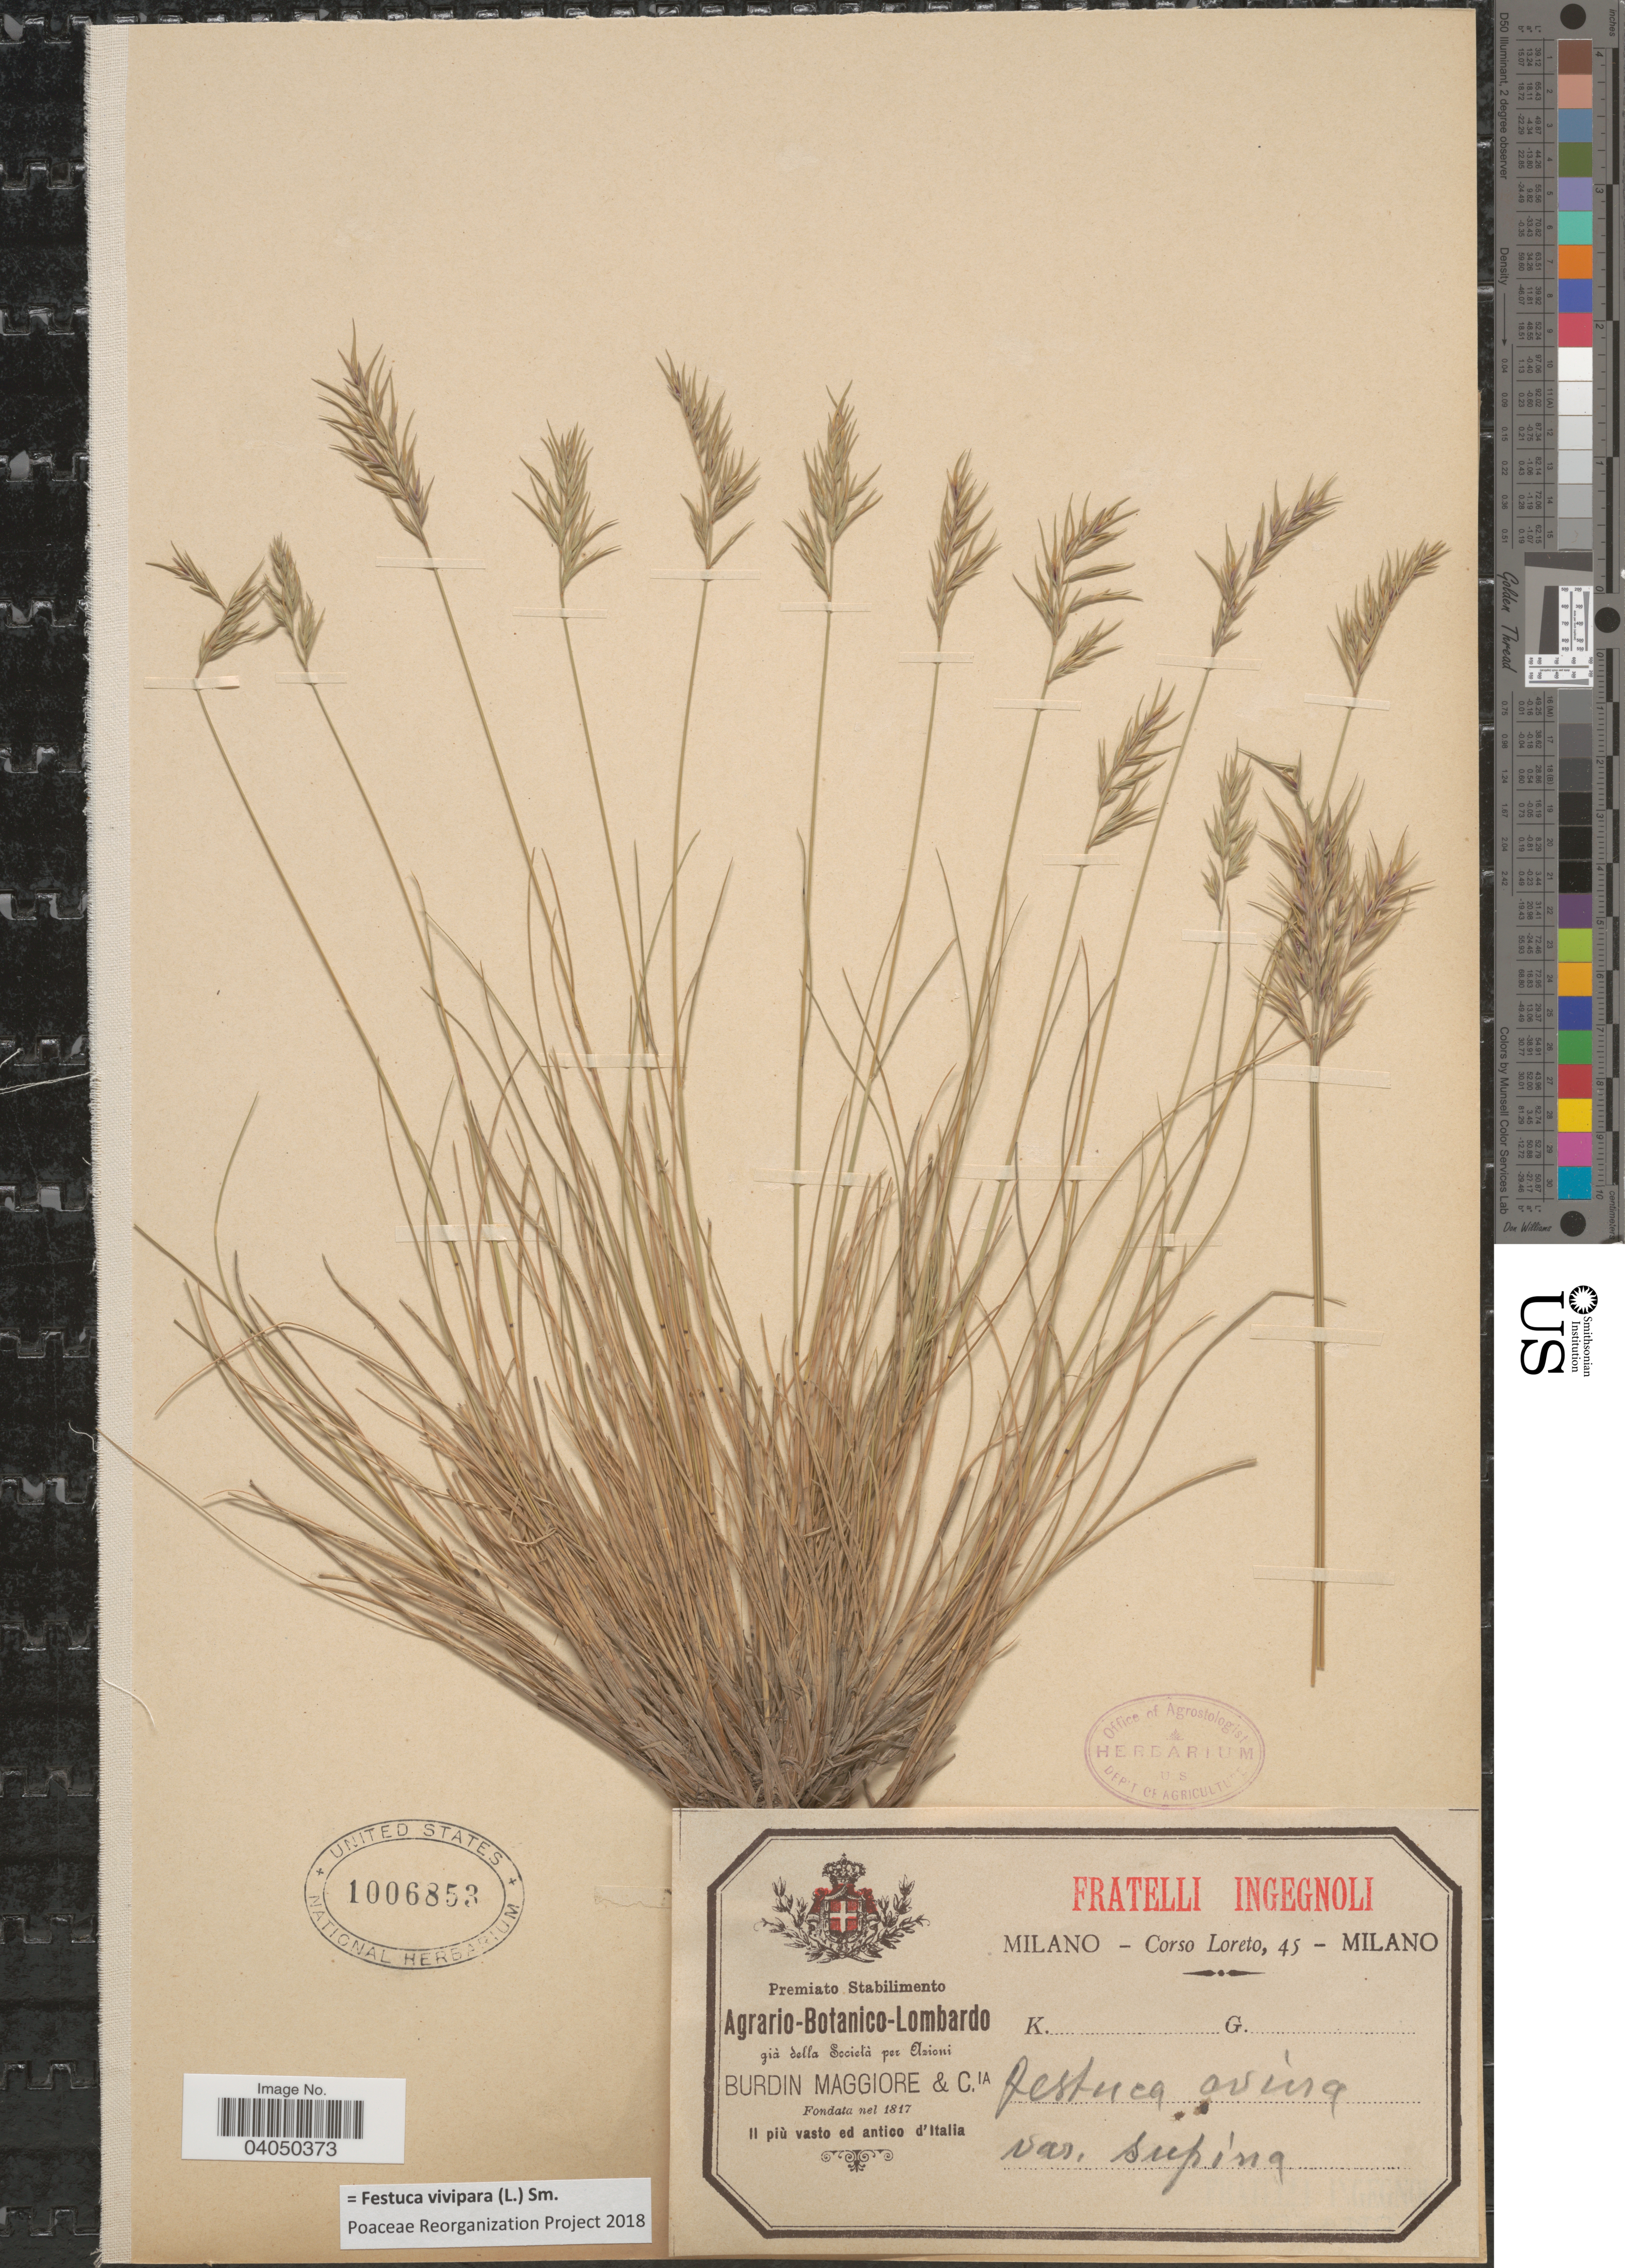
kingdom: Plantae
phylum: Tracheophyta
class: Liliopsida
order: Poales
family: Poaceae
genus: Festuca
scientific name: Festuca vivipara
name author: (L.) Sm.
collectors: Loreto, C.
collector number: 45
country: Italy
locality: Milano.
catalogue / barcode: US 1006853